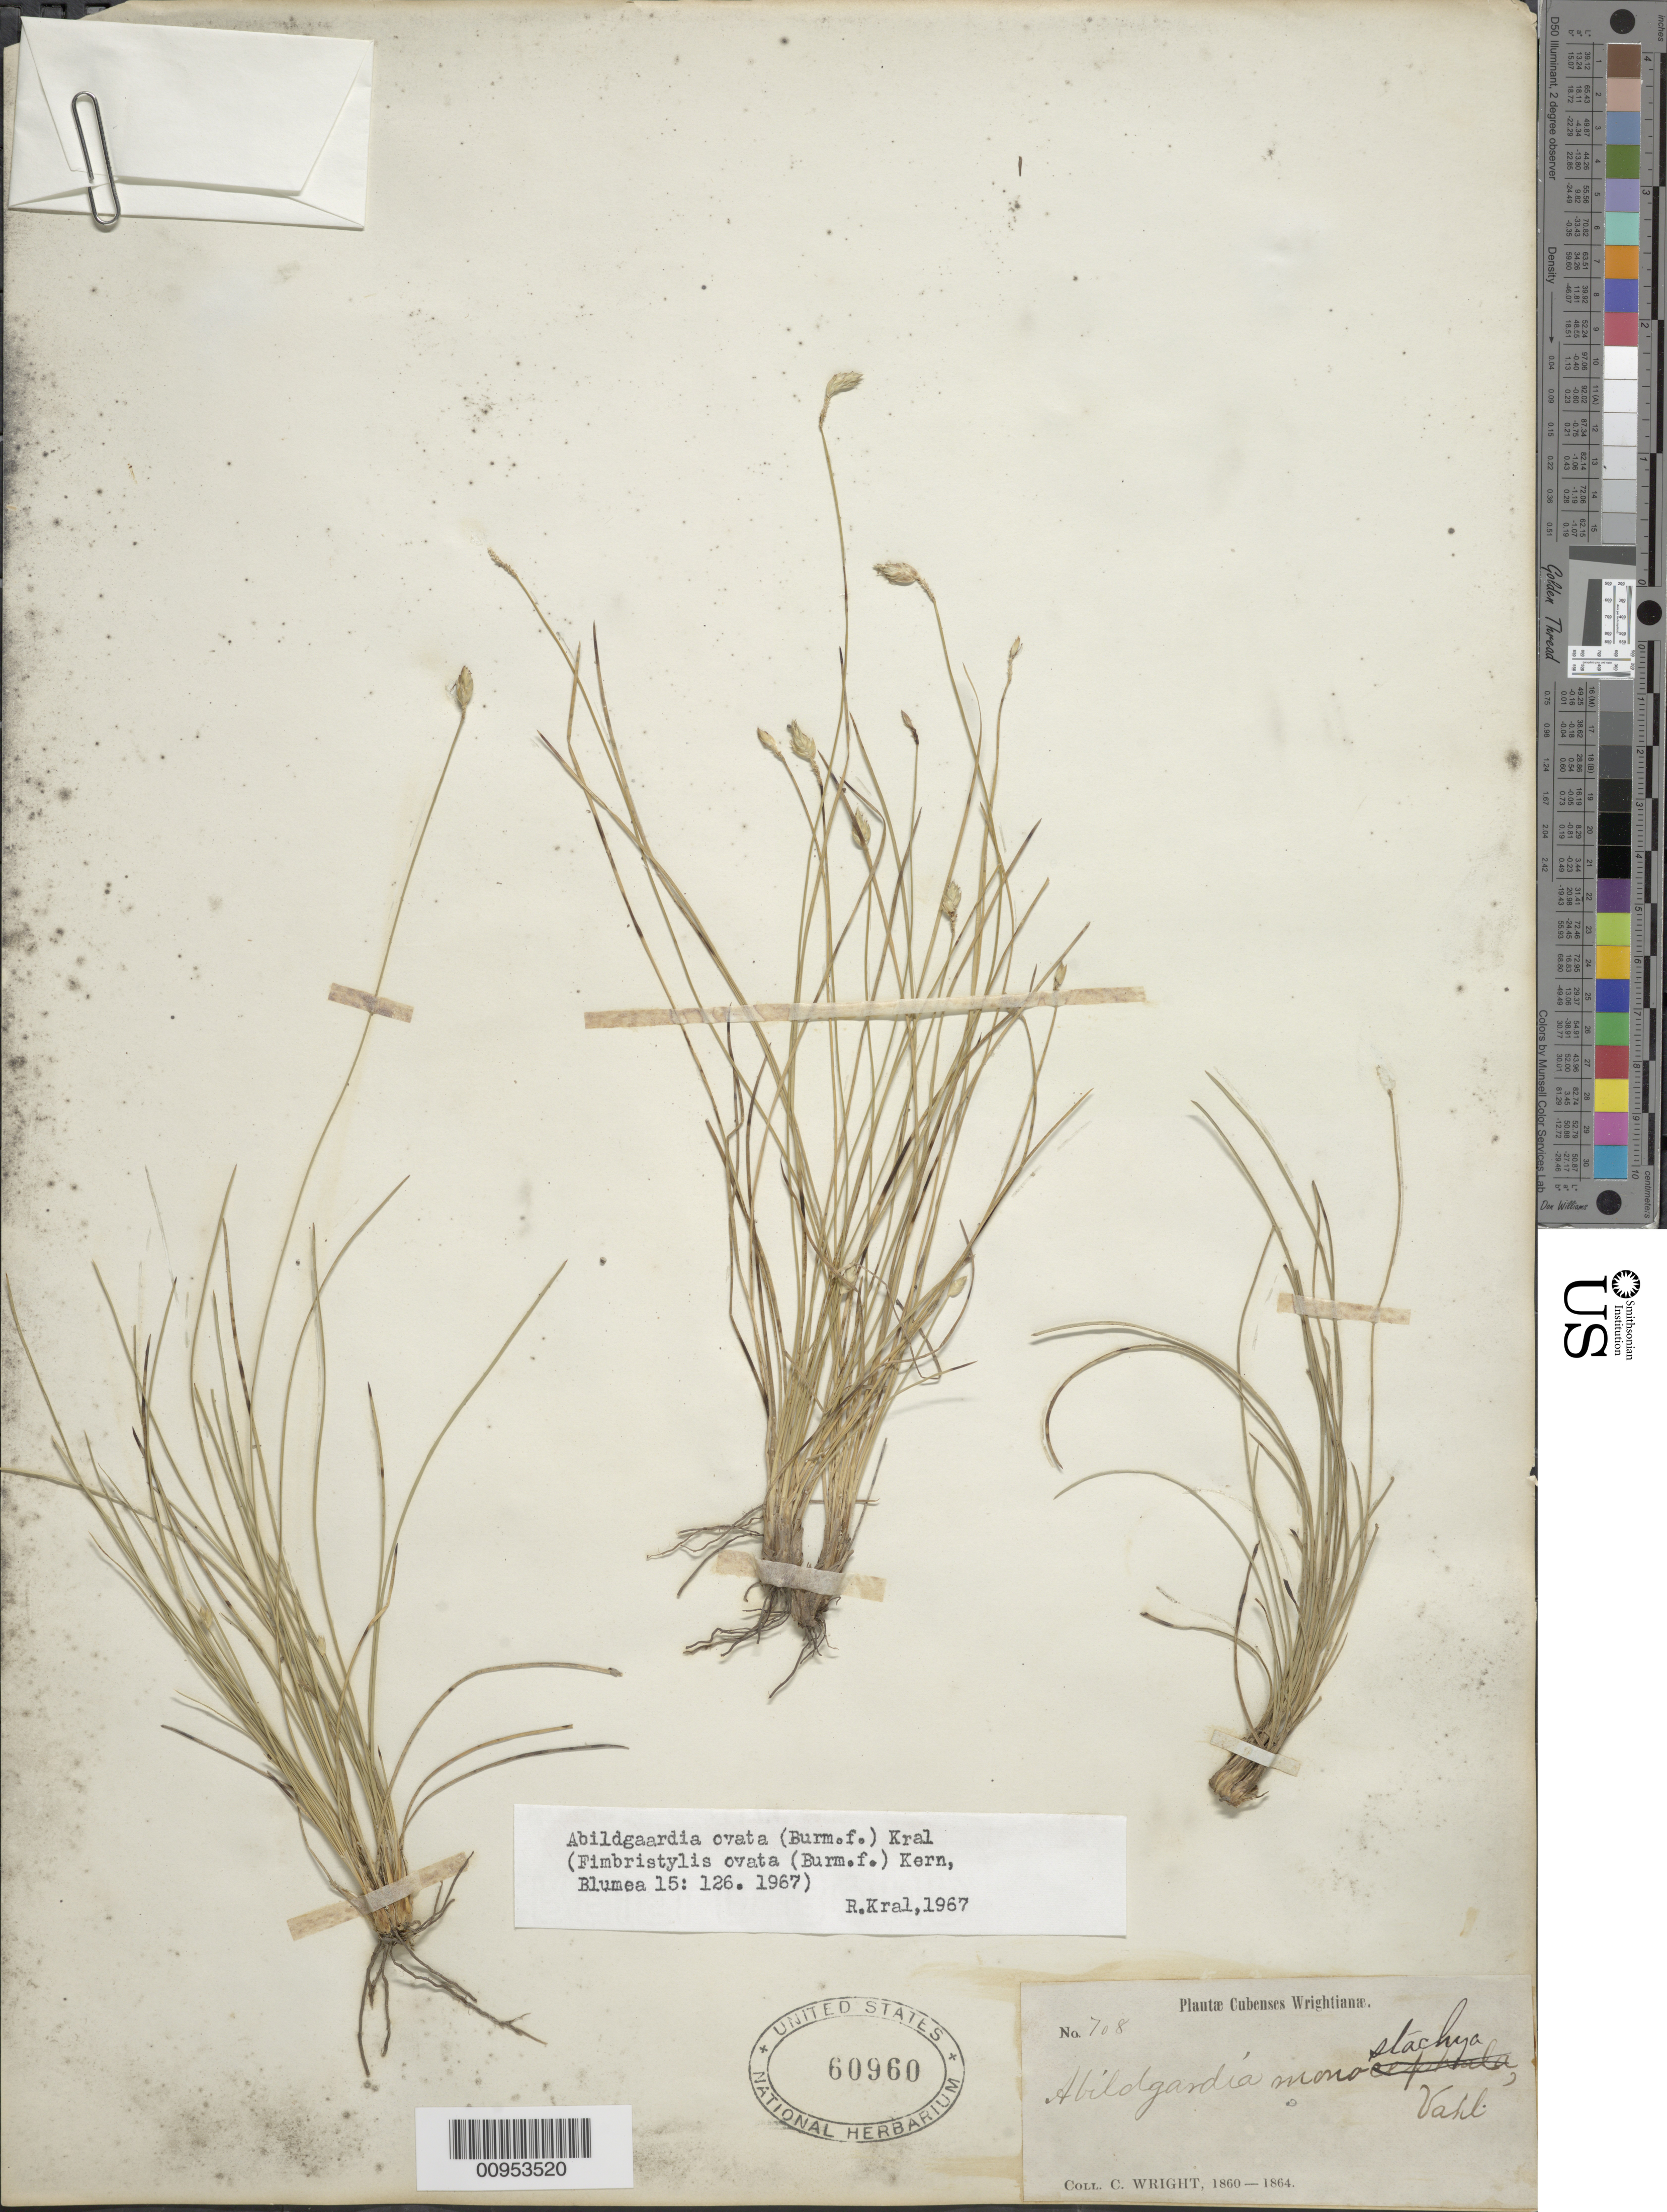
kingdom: Plantae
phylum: Tracheophyta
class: Liliopsida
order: Poales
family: Cyperaceae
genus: Abildgaardia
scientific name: Abildgaardia ovata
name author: (Burm. f.) Kral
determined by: Kral, Robert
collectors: C. Wright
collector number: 708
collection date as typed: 1860 to -- --- 1864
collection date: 1860/1864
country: Cuba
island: Cuba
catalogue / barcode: US 60960